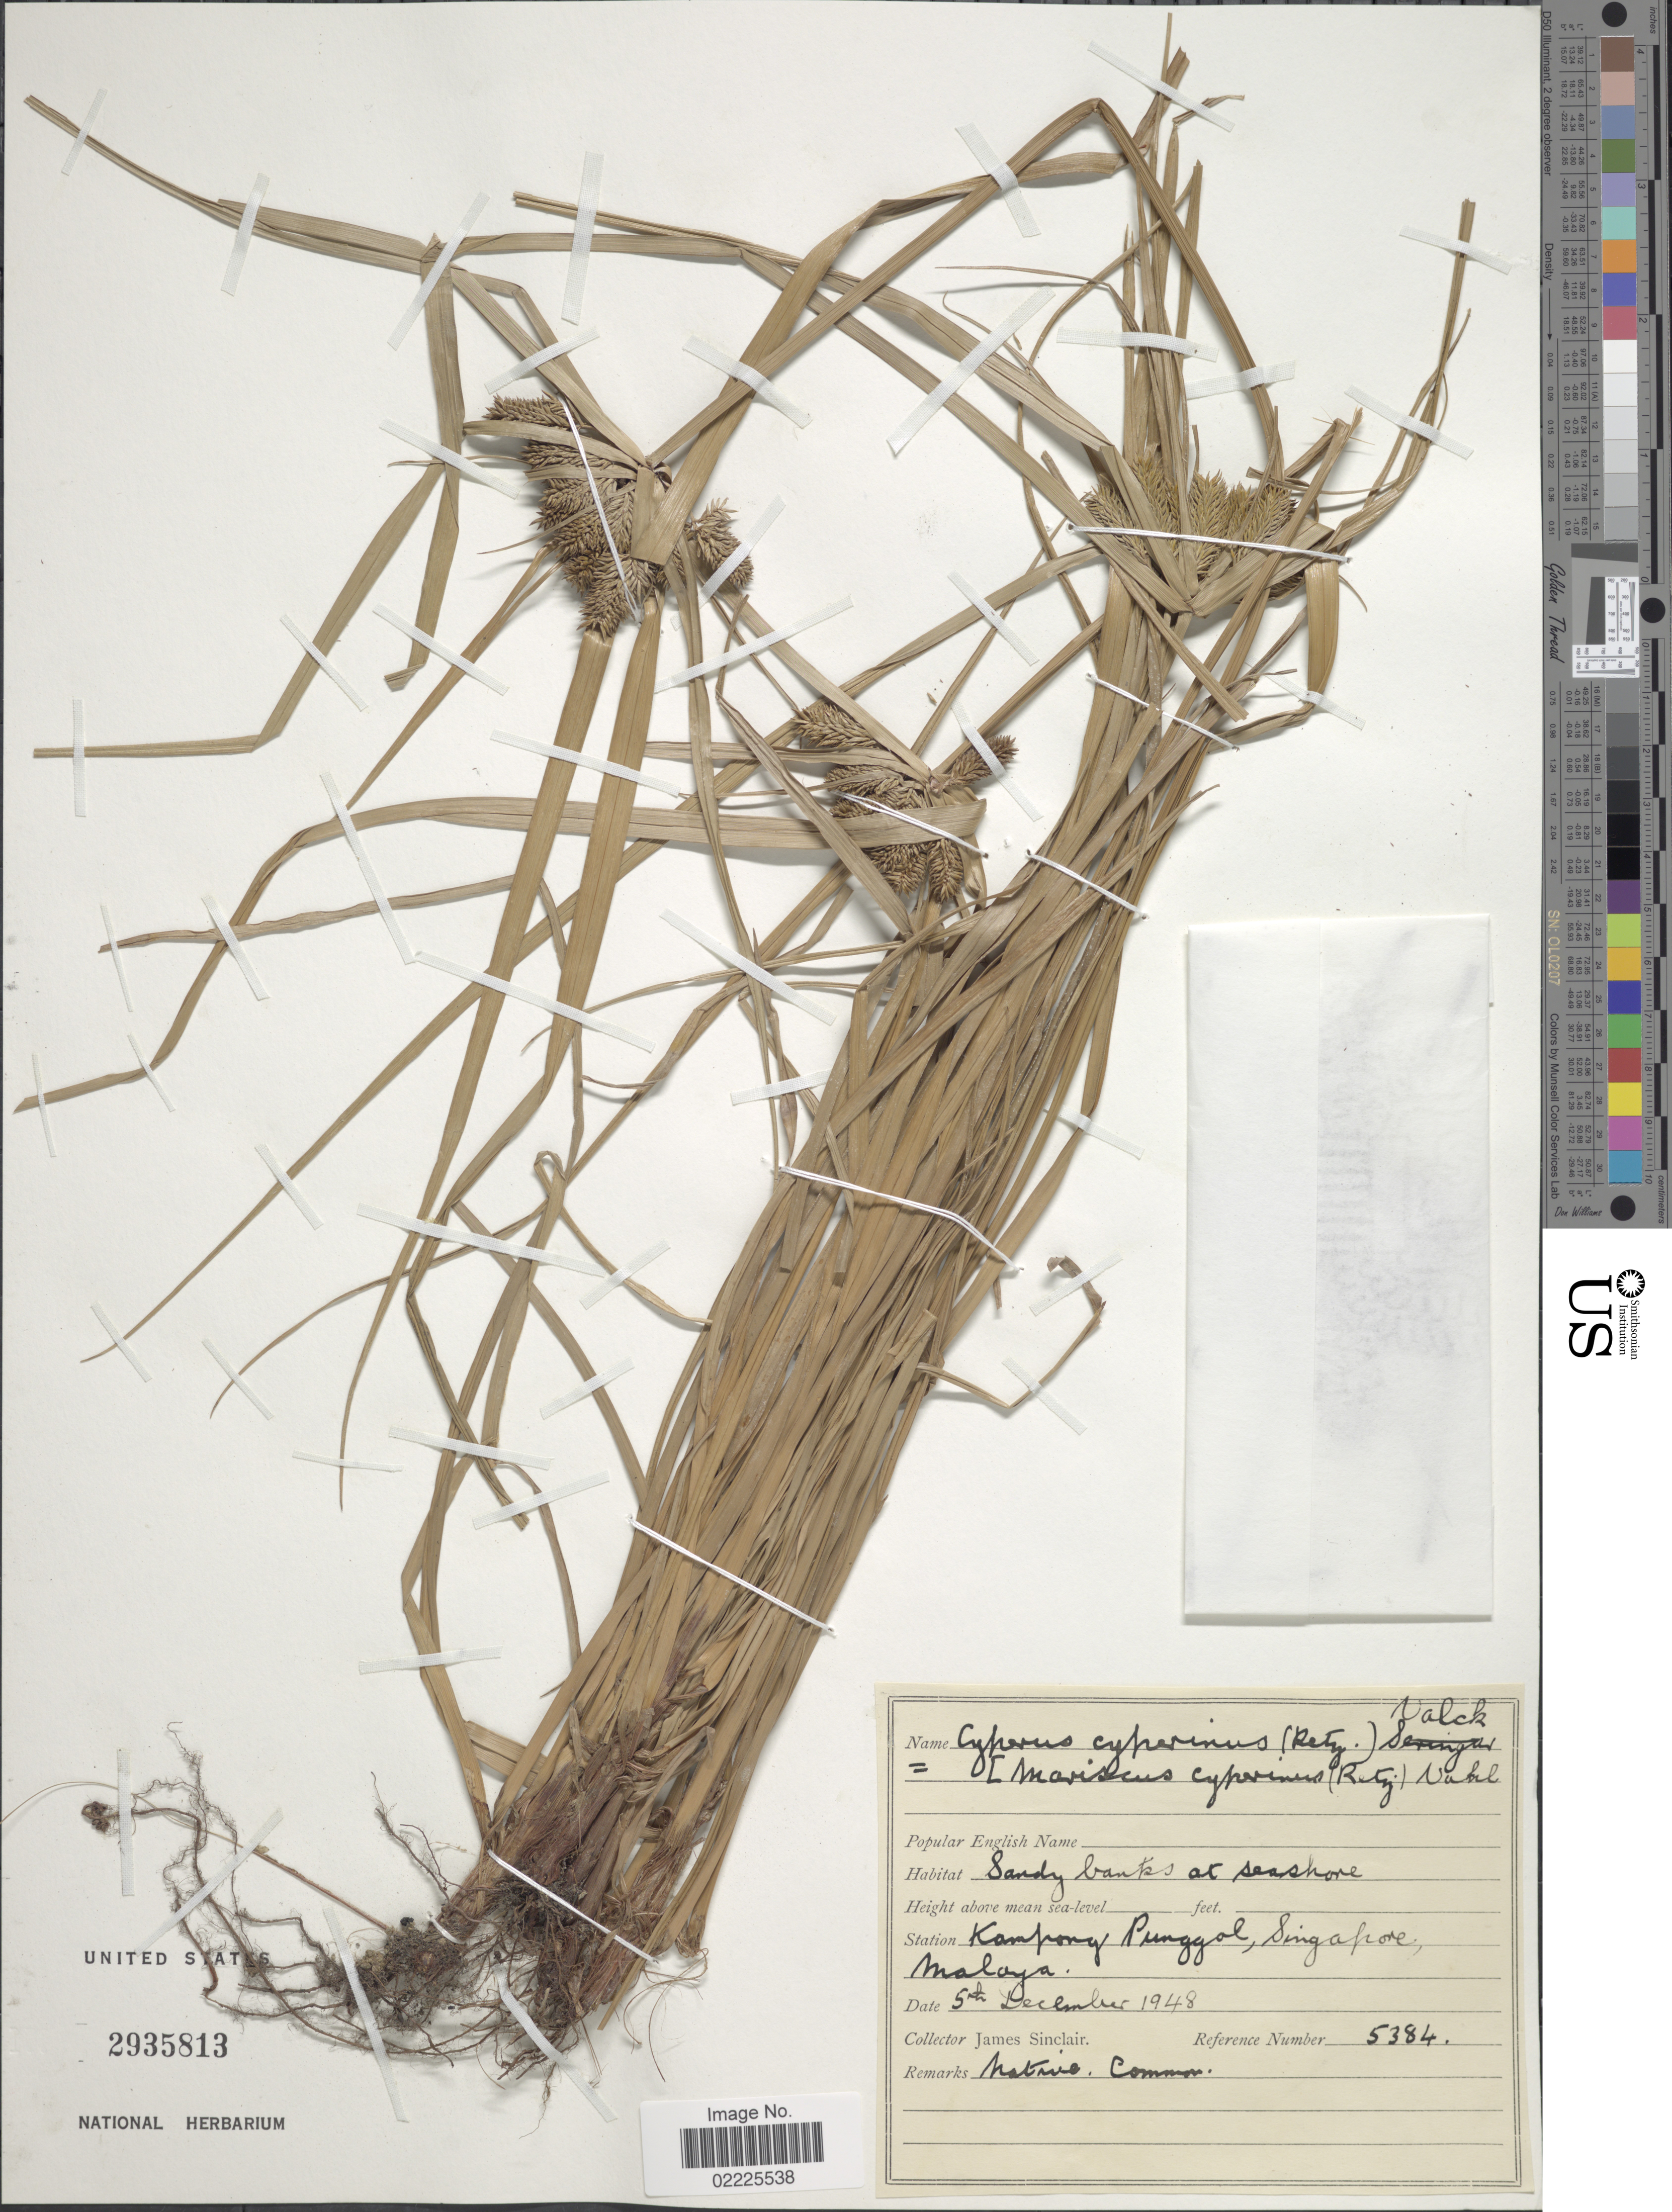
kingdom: Plantae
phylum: Tracheophyta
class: Liliopsida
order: Poales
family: Cyperaceae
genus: Cyperus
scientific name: Cyperus cyperinus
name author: (Retz.) Valck. Sur.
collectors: J. Sinclair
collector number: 5384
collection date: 1948-12-05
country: Singapore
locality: Kampong Punggol, Malaya, Sandy banks at seashore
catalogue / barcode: US 2935813